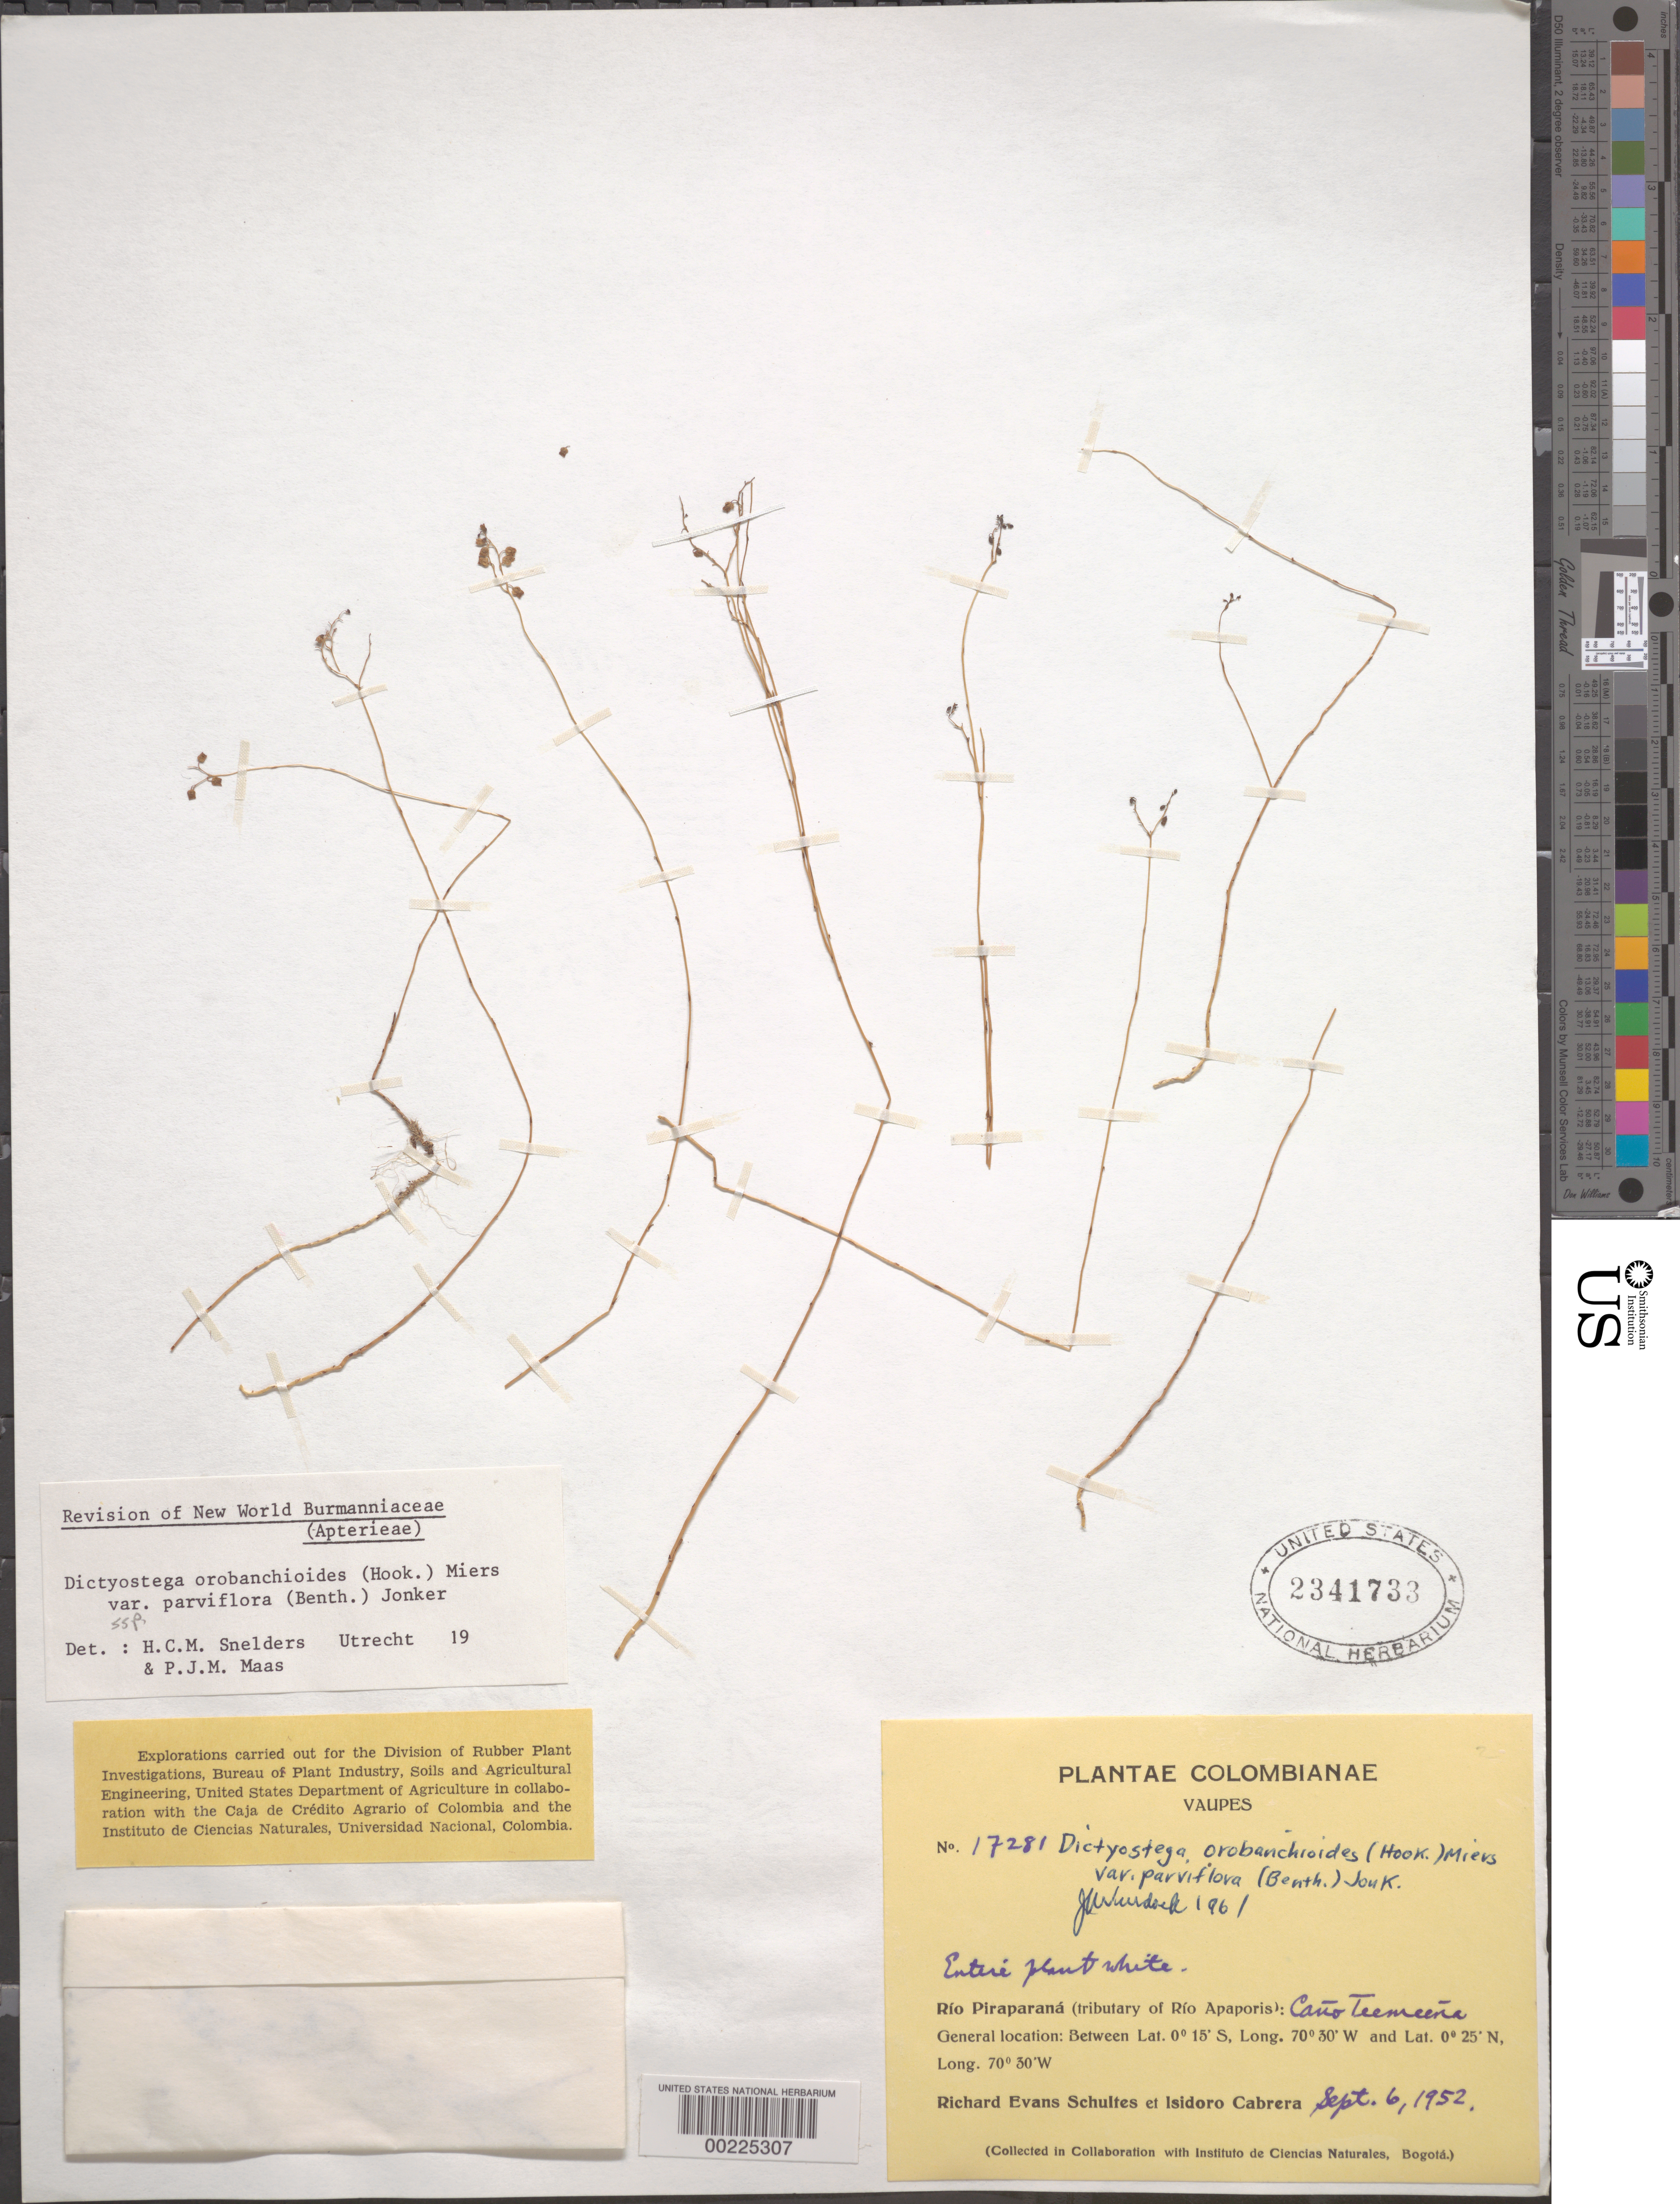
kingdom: Plantae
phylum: Tracheophyta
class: Liliopsida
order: Dioscoreales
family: Burmanniaceae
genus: Dictyostega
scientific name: Dictyostega orobanchoides subsp. parviflora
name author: (Benth.) Snelders & Maas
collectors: R. E. Schultes & I. Cabrera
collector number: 17281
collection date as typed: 06 Sep 1952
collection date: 1952-09-06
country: Colombia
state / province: Vaupés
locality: Rio Piraparana (tributary of Rio Apaporis): Caño Teemeena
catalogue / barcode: US 2341733